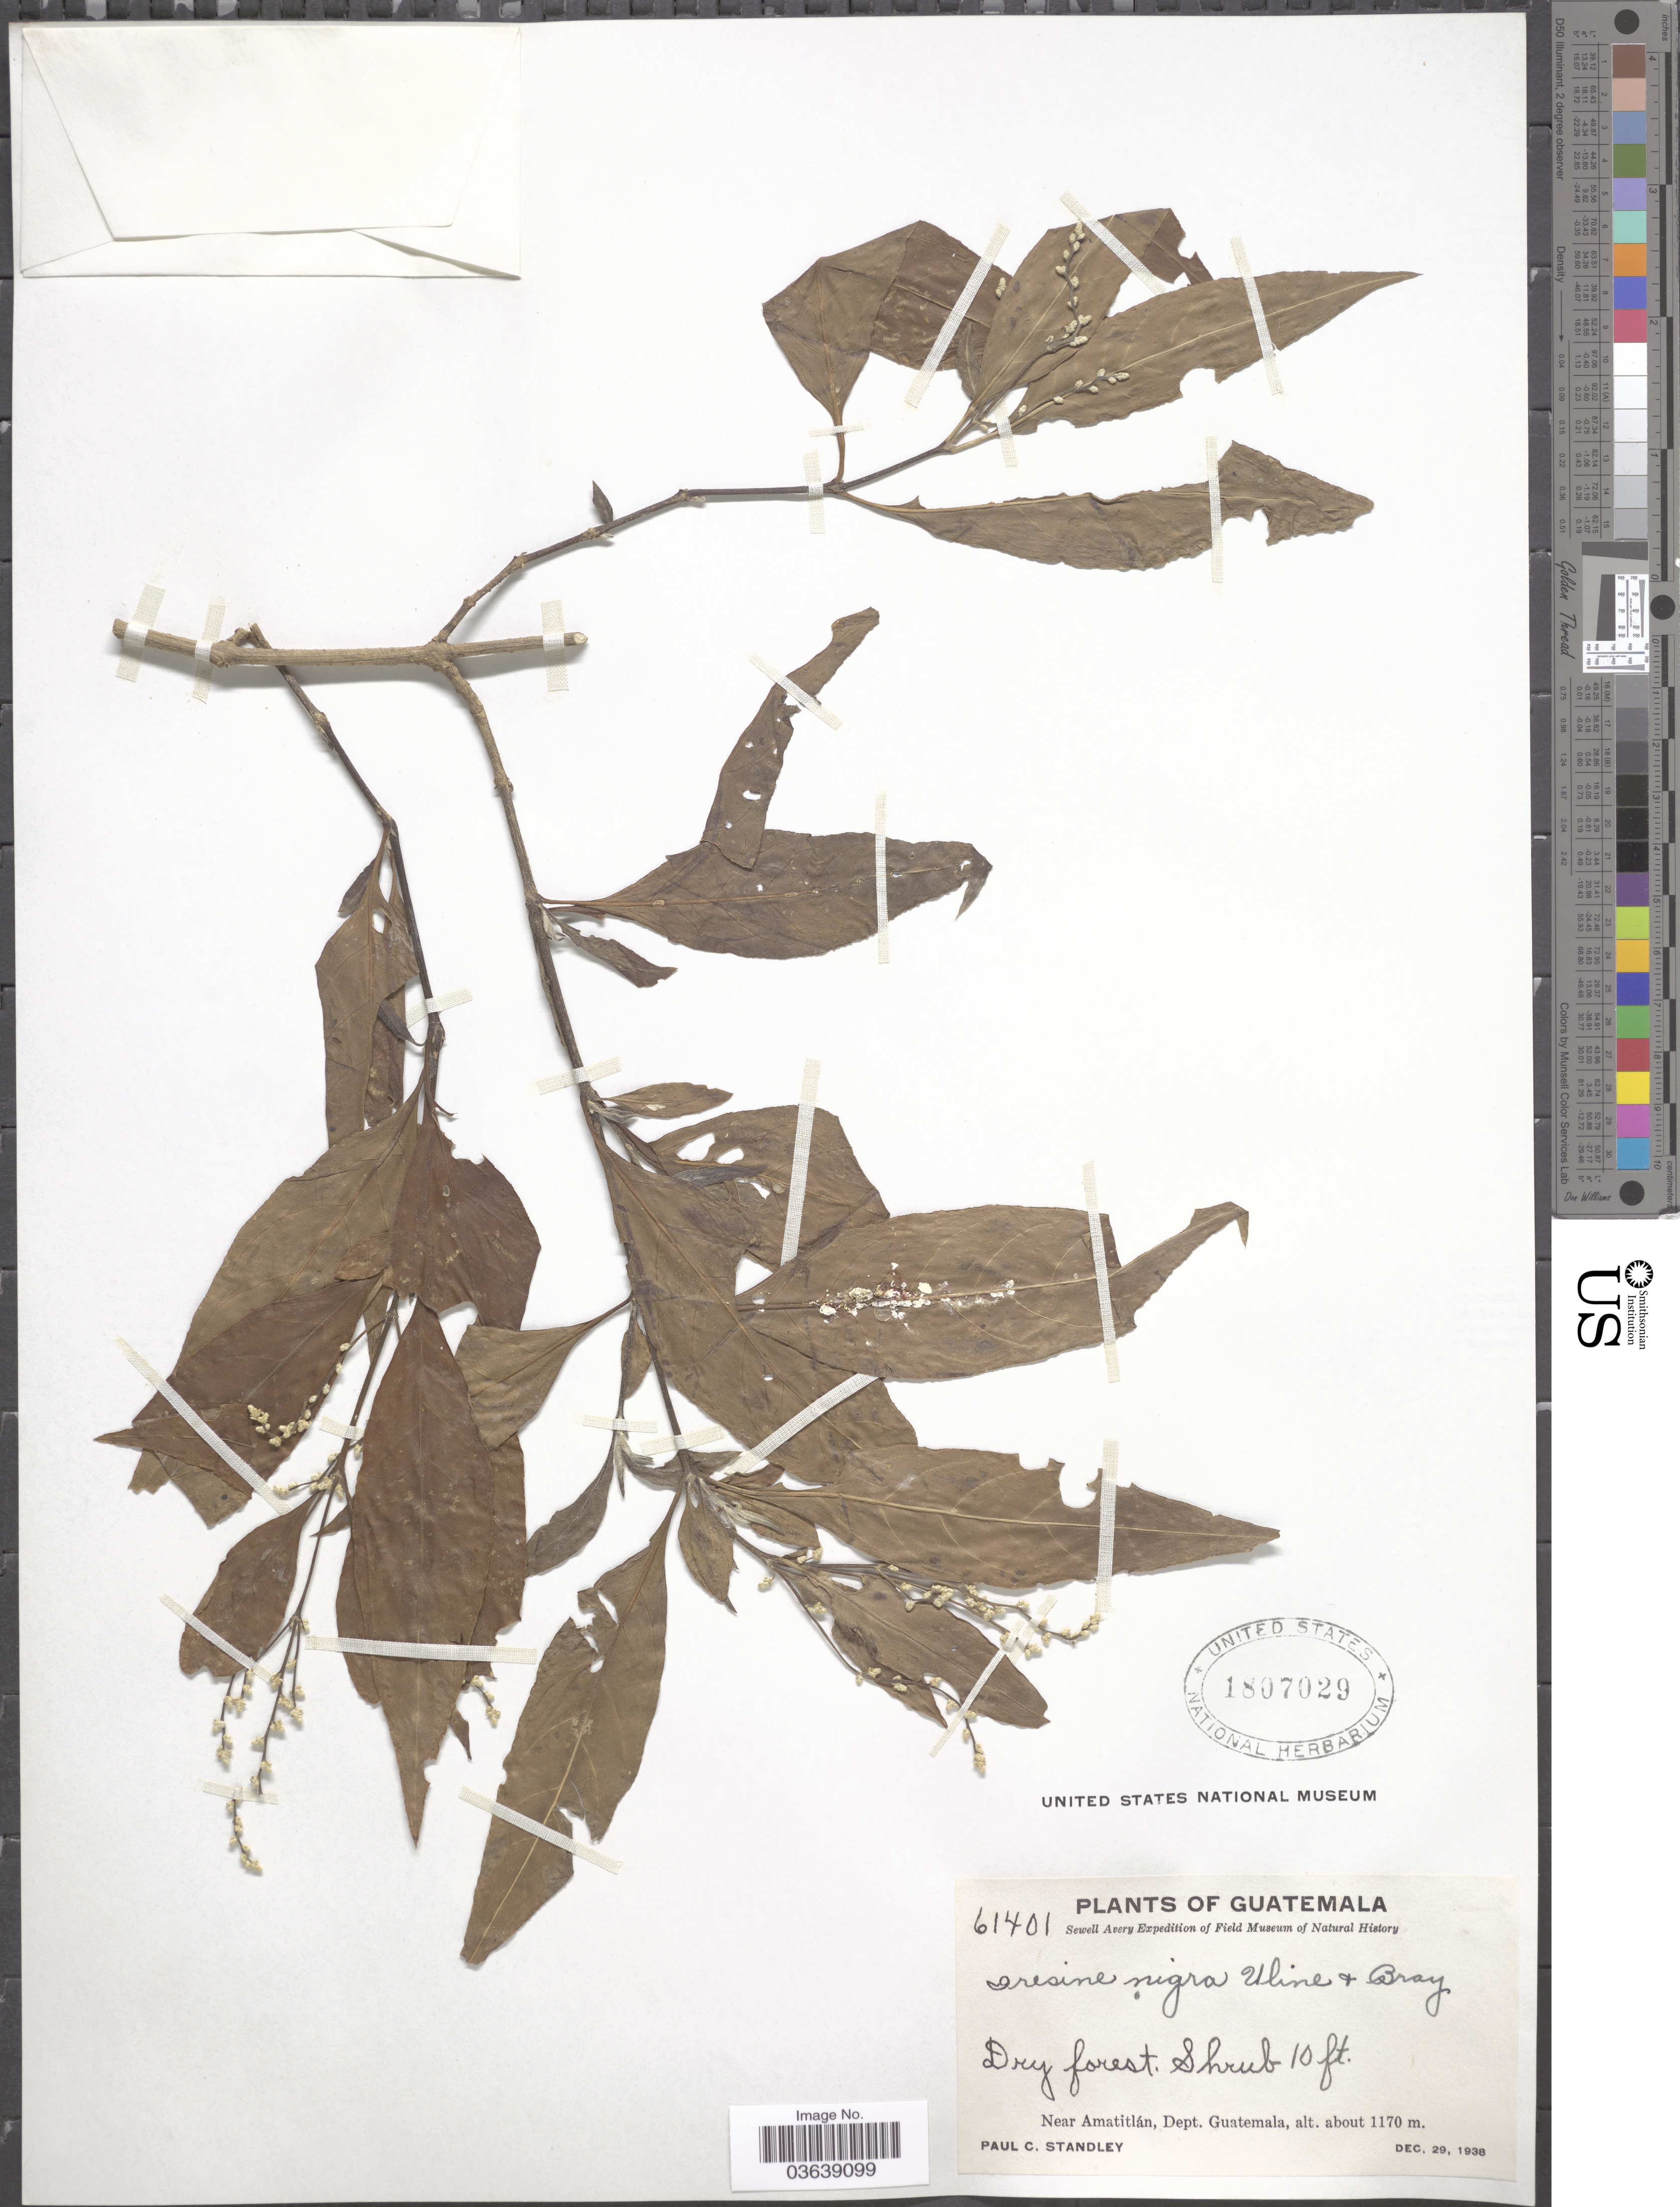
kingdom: Plantae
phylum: Tracheophyta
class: Magnoliopsida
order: Caryophyllales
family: Amaranthaceae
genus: Iresine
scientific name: Iresine nigra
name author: Uline & W.L. Bray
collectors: P. C. Standley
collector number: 61401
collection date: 1938-12-29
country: Guatemala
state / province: Guatemala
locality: Near Amatitlán, Dept. Guatemala.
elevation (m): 1170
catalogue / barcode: US 1807029